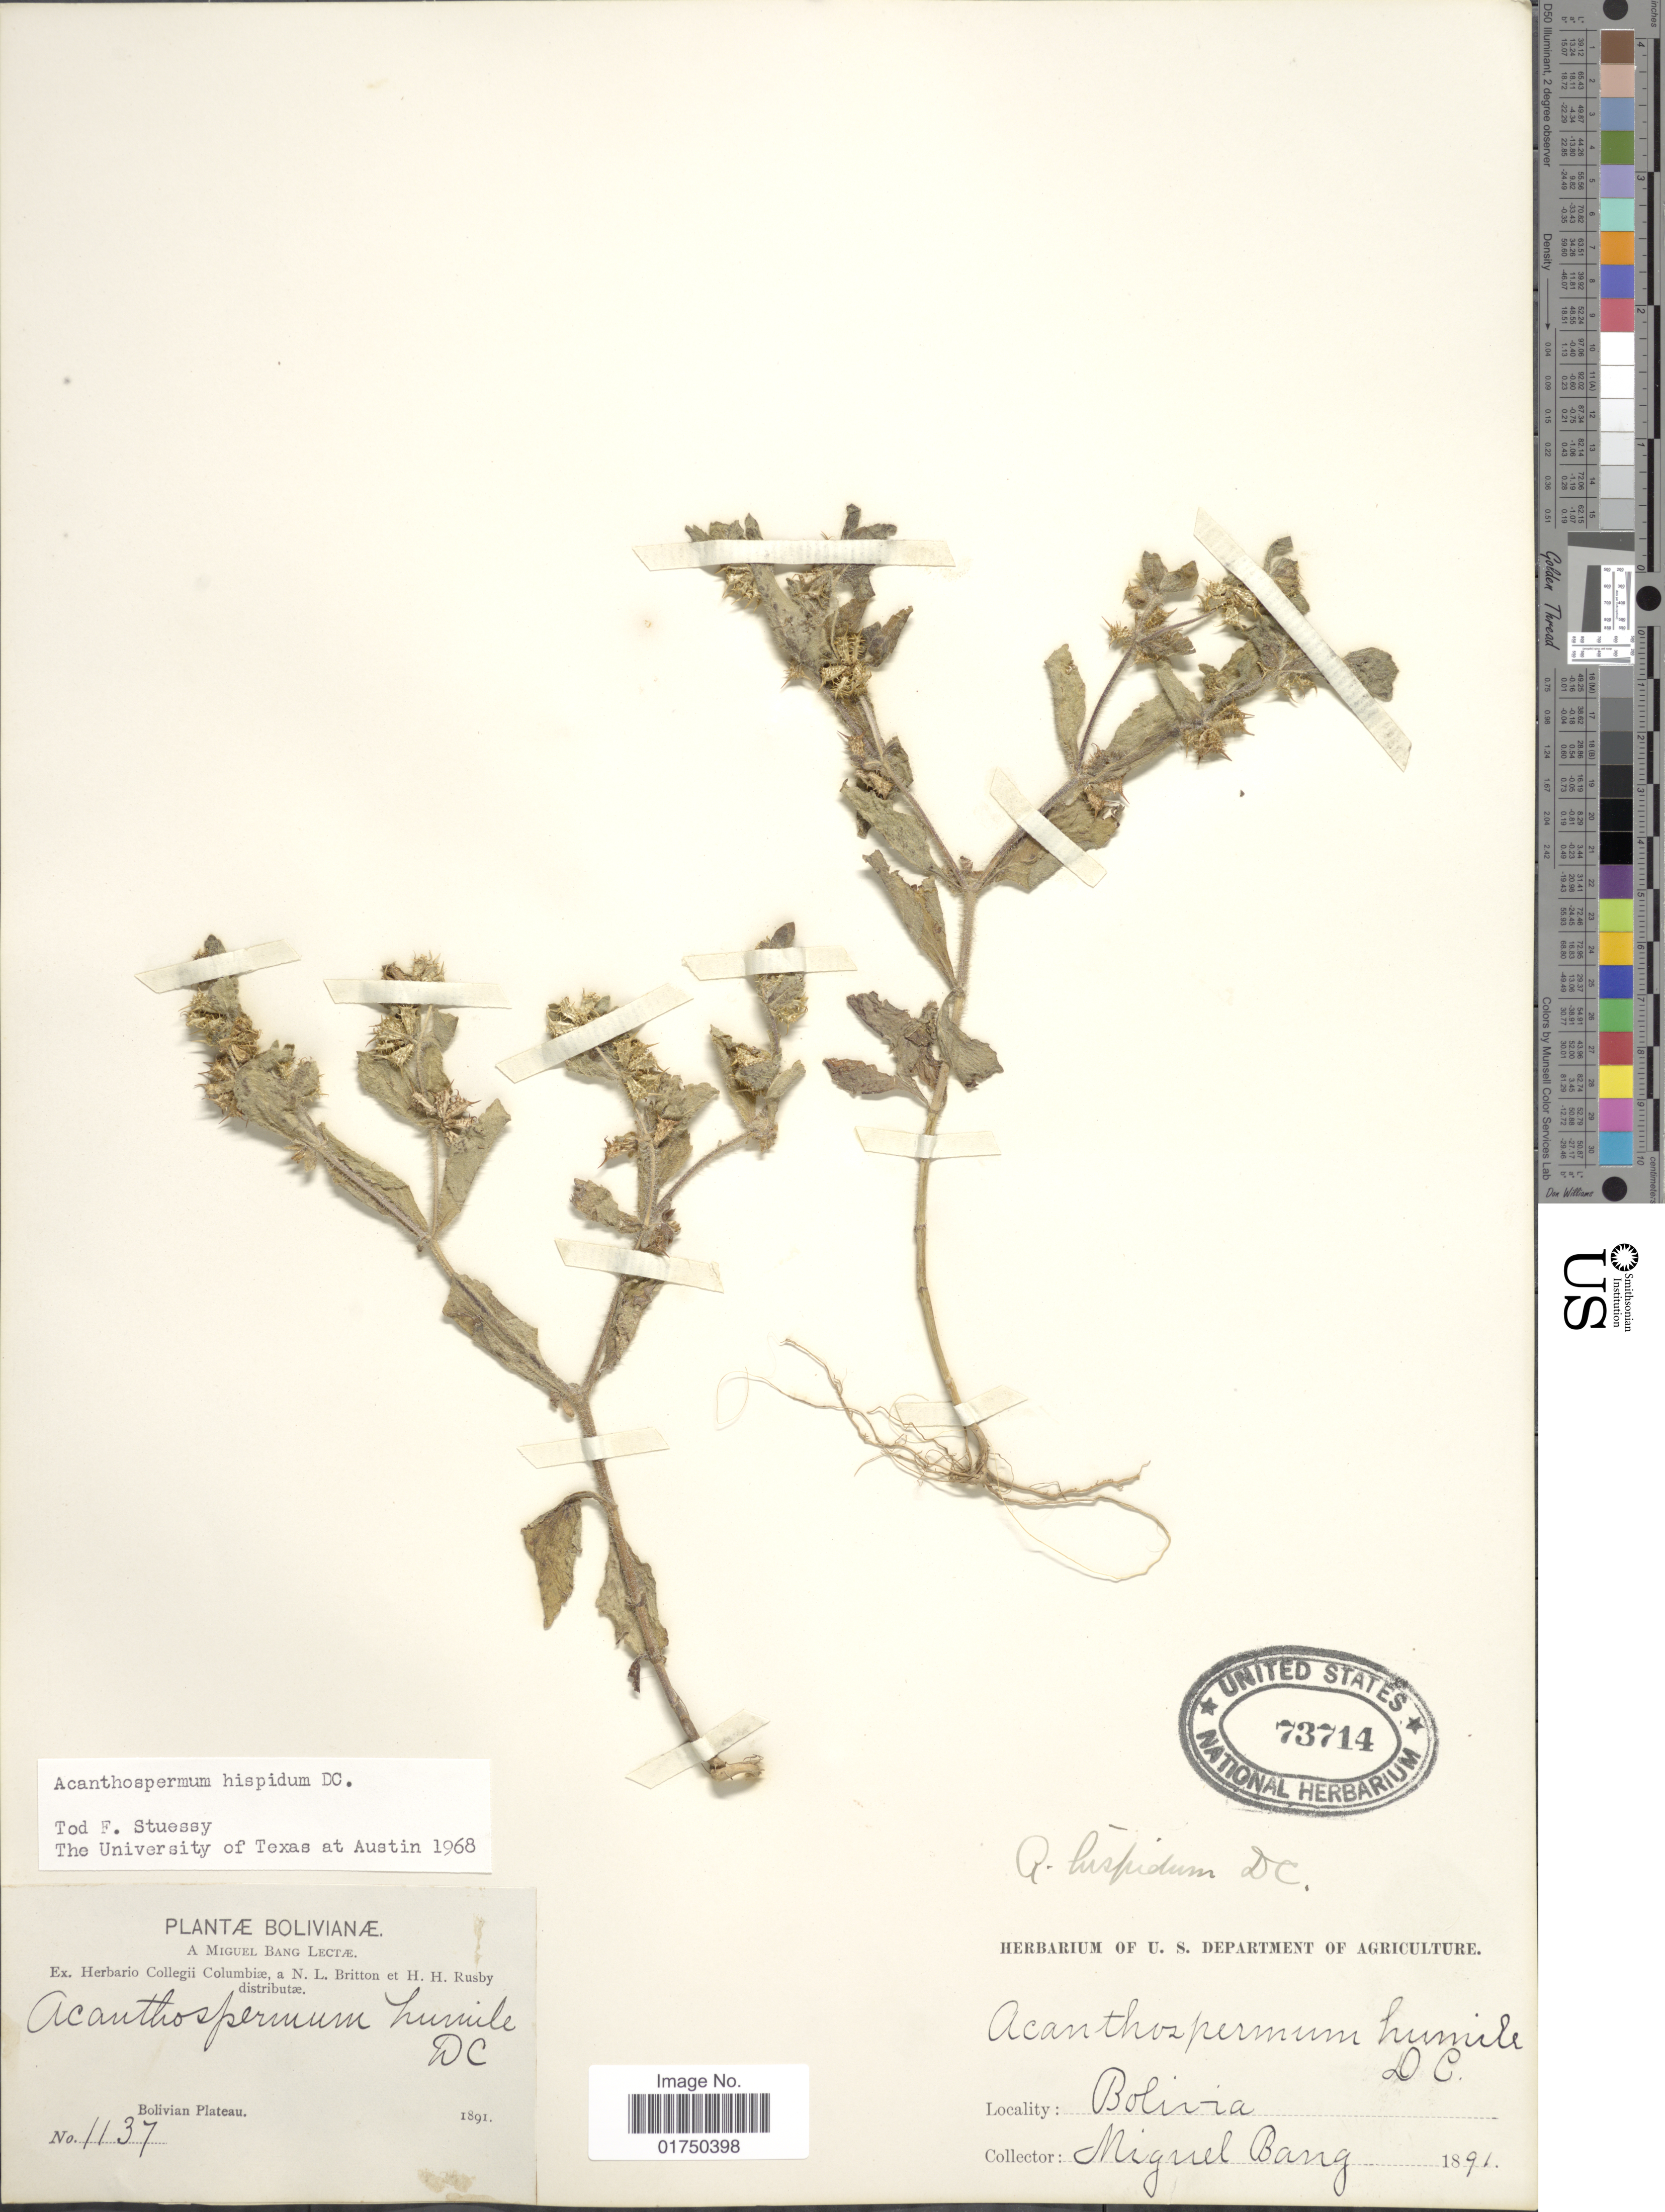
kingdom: Plantae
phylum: Tracheophyta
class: Magnoliopsida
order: Asterales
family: Asteraceae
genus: Acanthospermum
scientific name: Acanthospermum hispidum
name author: DC.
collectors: M. Bang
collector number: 1137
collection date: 1891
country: Bolivia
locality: Bolivian Plateau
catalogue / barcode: US 73714